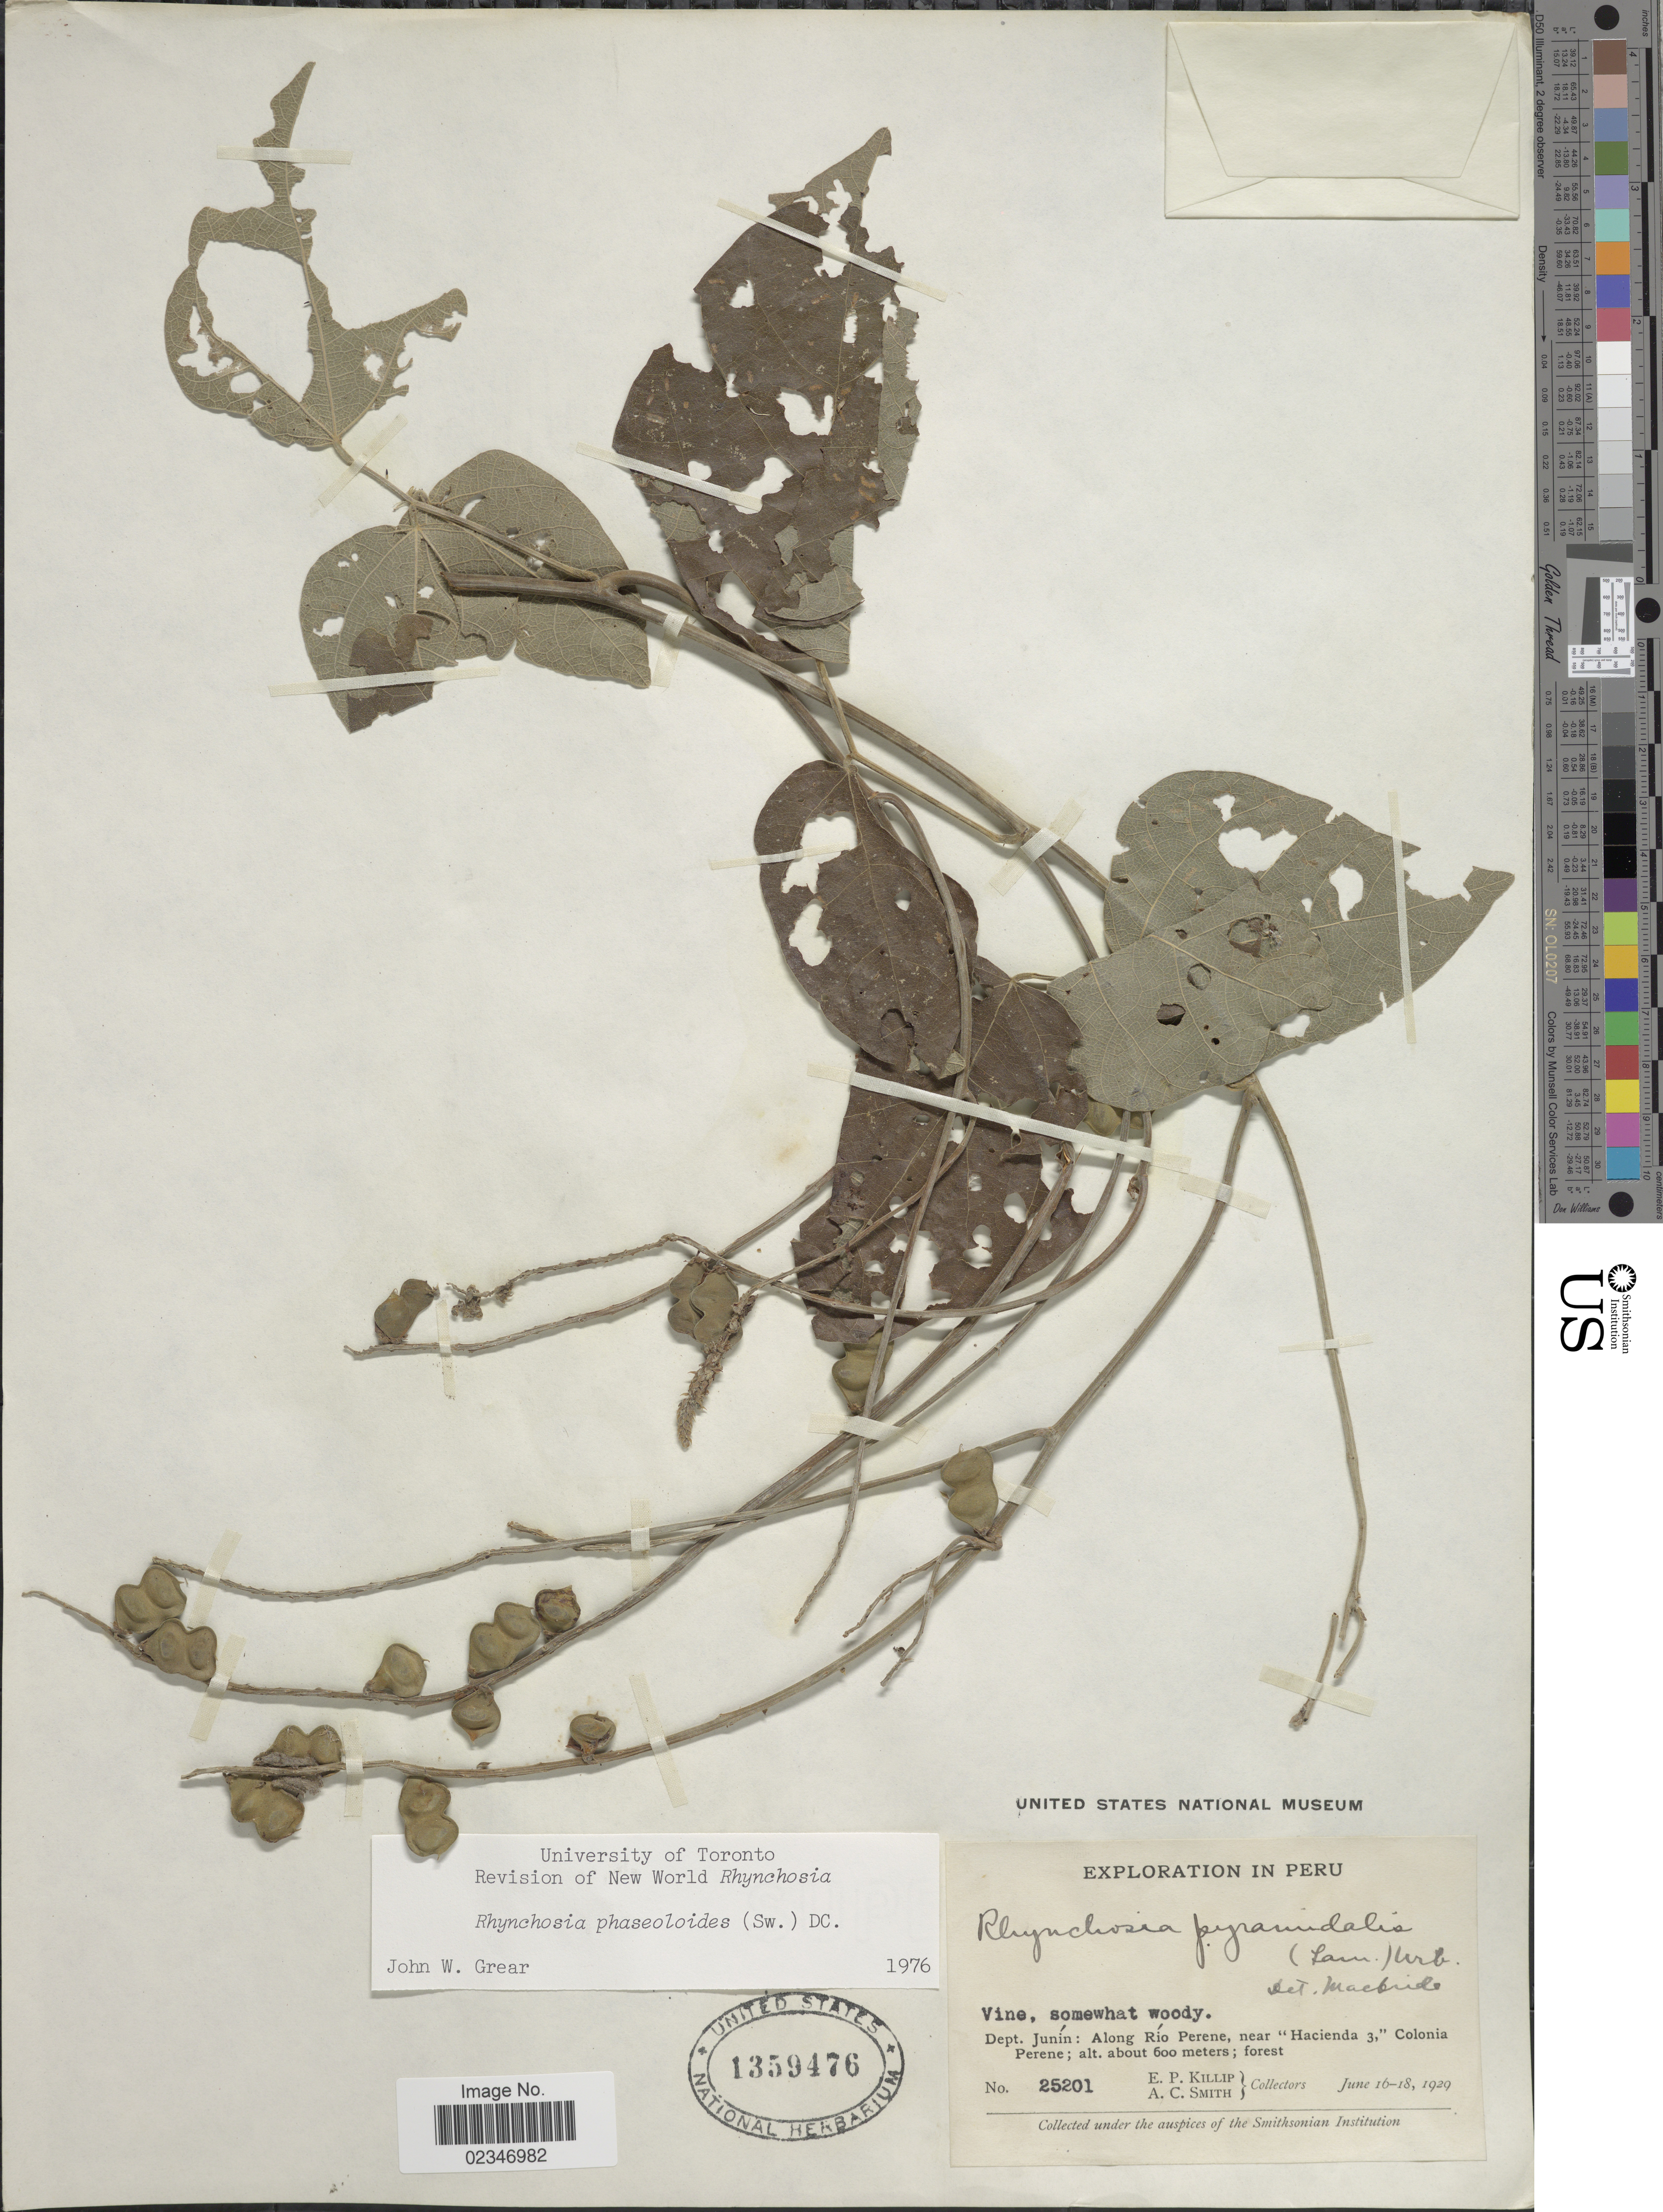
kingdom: Plantae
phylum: Tracheophyta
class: Magnoliopsida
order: Fabales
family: Fabaceae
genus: Rhynchosia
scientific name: Rhynchosia phaseoloides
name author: (Sw.) DC.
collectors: E. P. Killip & A. C. Smith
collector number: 25201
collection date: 1929-06-16/1929-06-18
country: Peru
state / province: Junín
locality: Along Rio Perene, near Hacienda 3, Colonia Perene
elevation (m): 600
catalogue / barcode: US 1359476